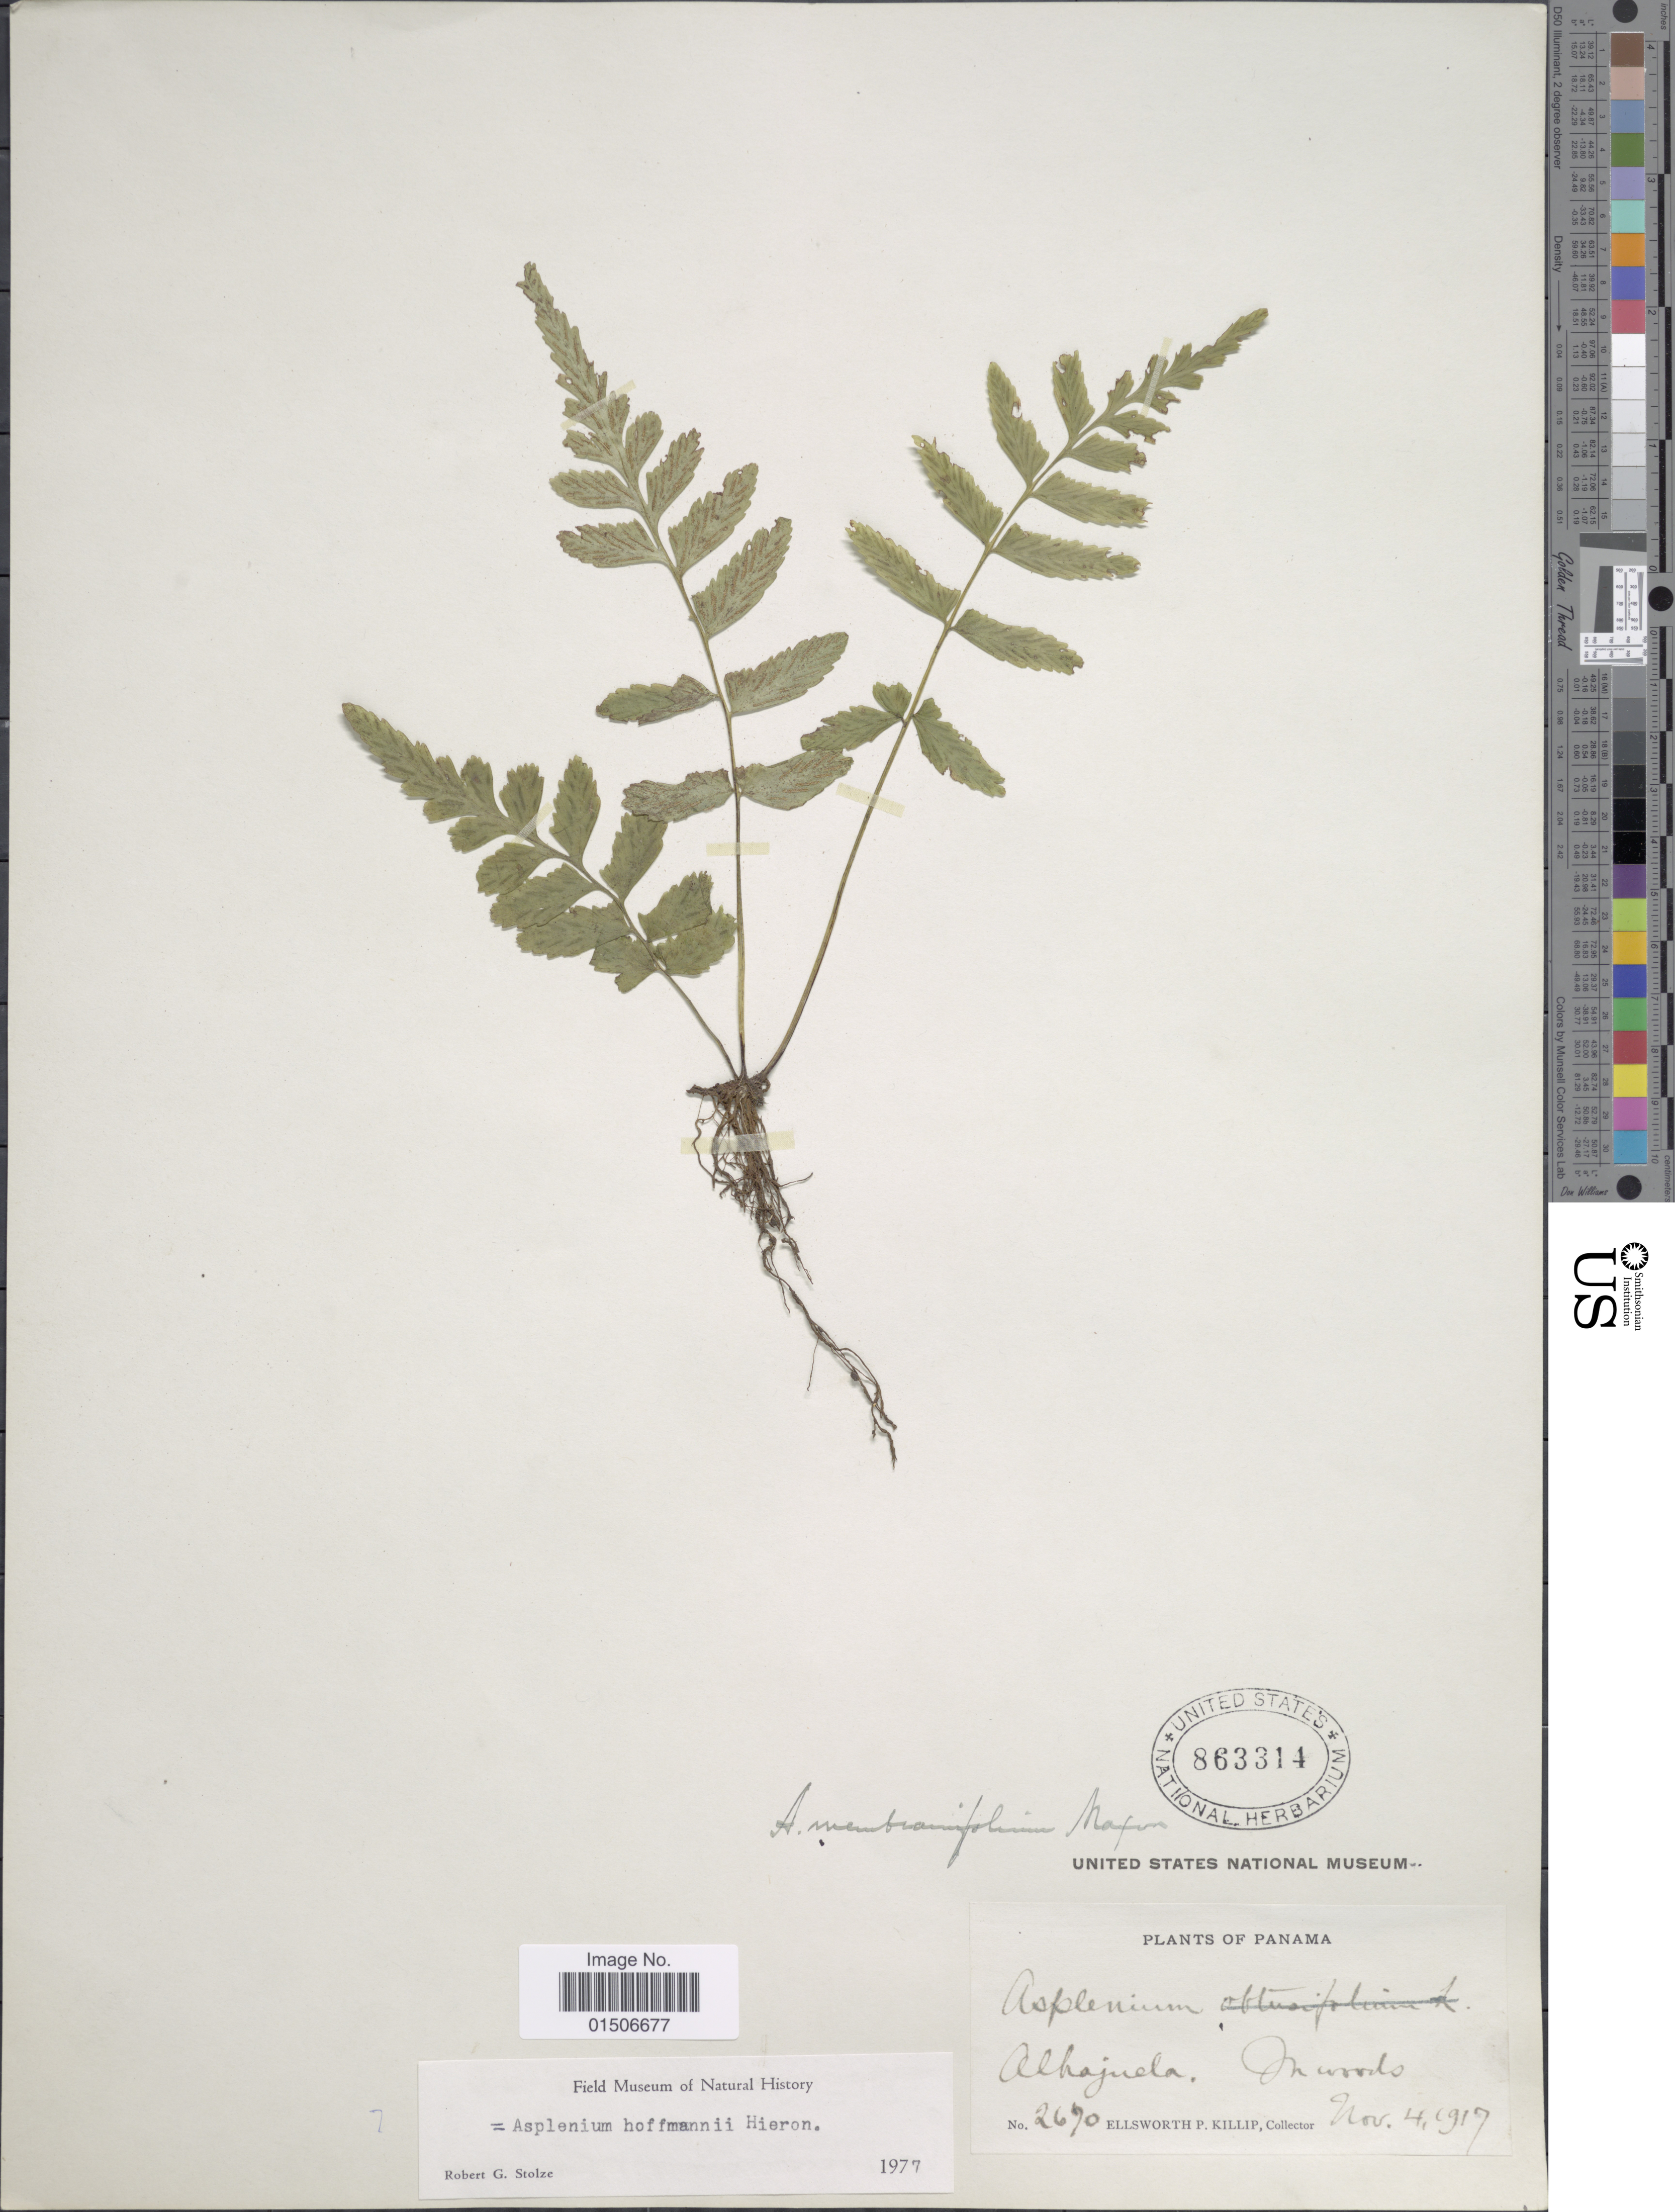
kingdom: Plantae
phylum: Tracheophyta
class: Polypodiopsida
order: Polypodiales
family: Aspleniaceae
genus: Asplenium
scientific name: Asplenium hoffmannii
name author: Hieron.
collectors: E. P. Killip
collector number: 2670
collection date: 1917-11-04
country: Panama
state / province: Panamá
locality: Alhajuela, In woods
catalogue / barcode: US 863314